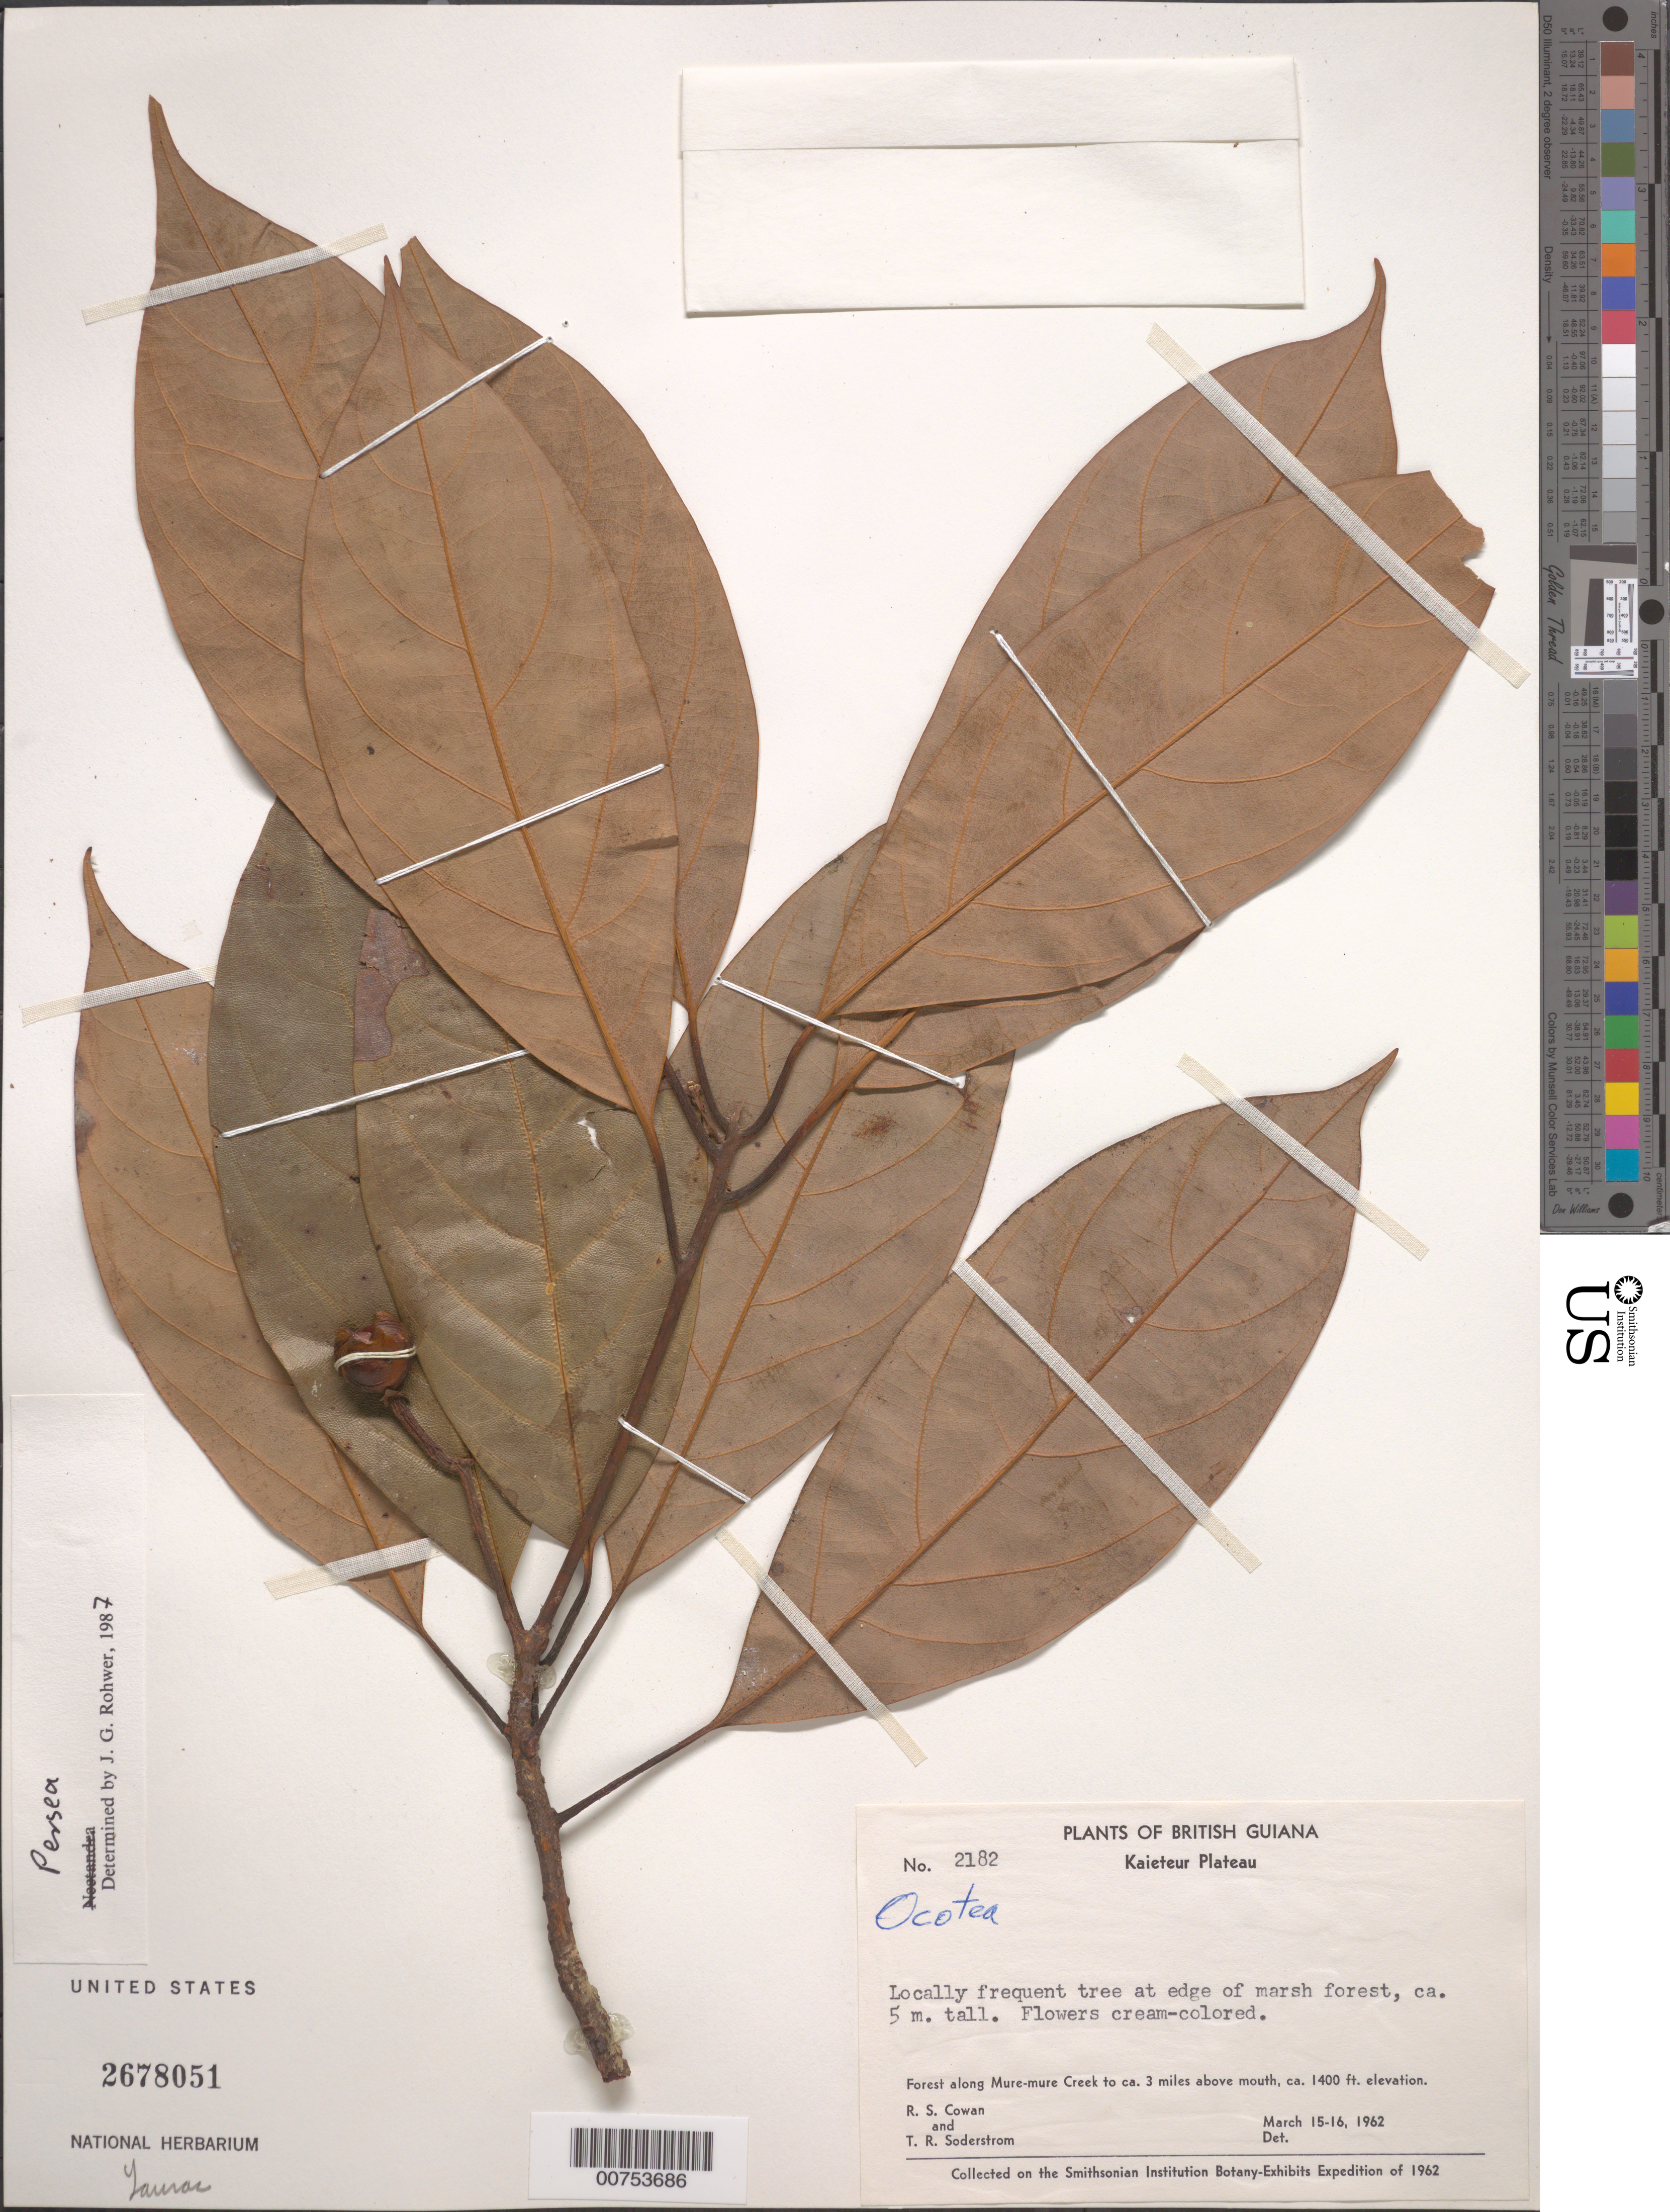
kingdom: Plantae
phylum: Tracheophyta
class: Magnoliopsida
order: Laurales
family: Lauraceae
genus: Persea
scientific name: Persea sp.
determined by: Rohwer, J. G.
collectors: R. S. Cowan & T. R. Soderstrom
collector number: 2182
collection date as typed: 15-Mar-62 to 16-Mar-62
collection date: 1962-03-15/1962-03-16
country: Guyana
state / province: Potaro-Siparuni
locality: Kaieteur Plateau, Mure-mure Creek to ca. 3 mi. above mouth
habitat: Edge of marsh forest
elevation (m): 427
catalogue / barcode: US 2678051